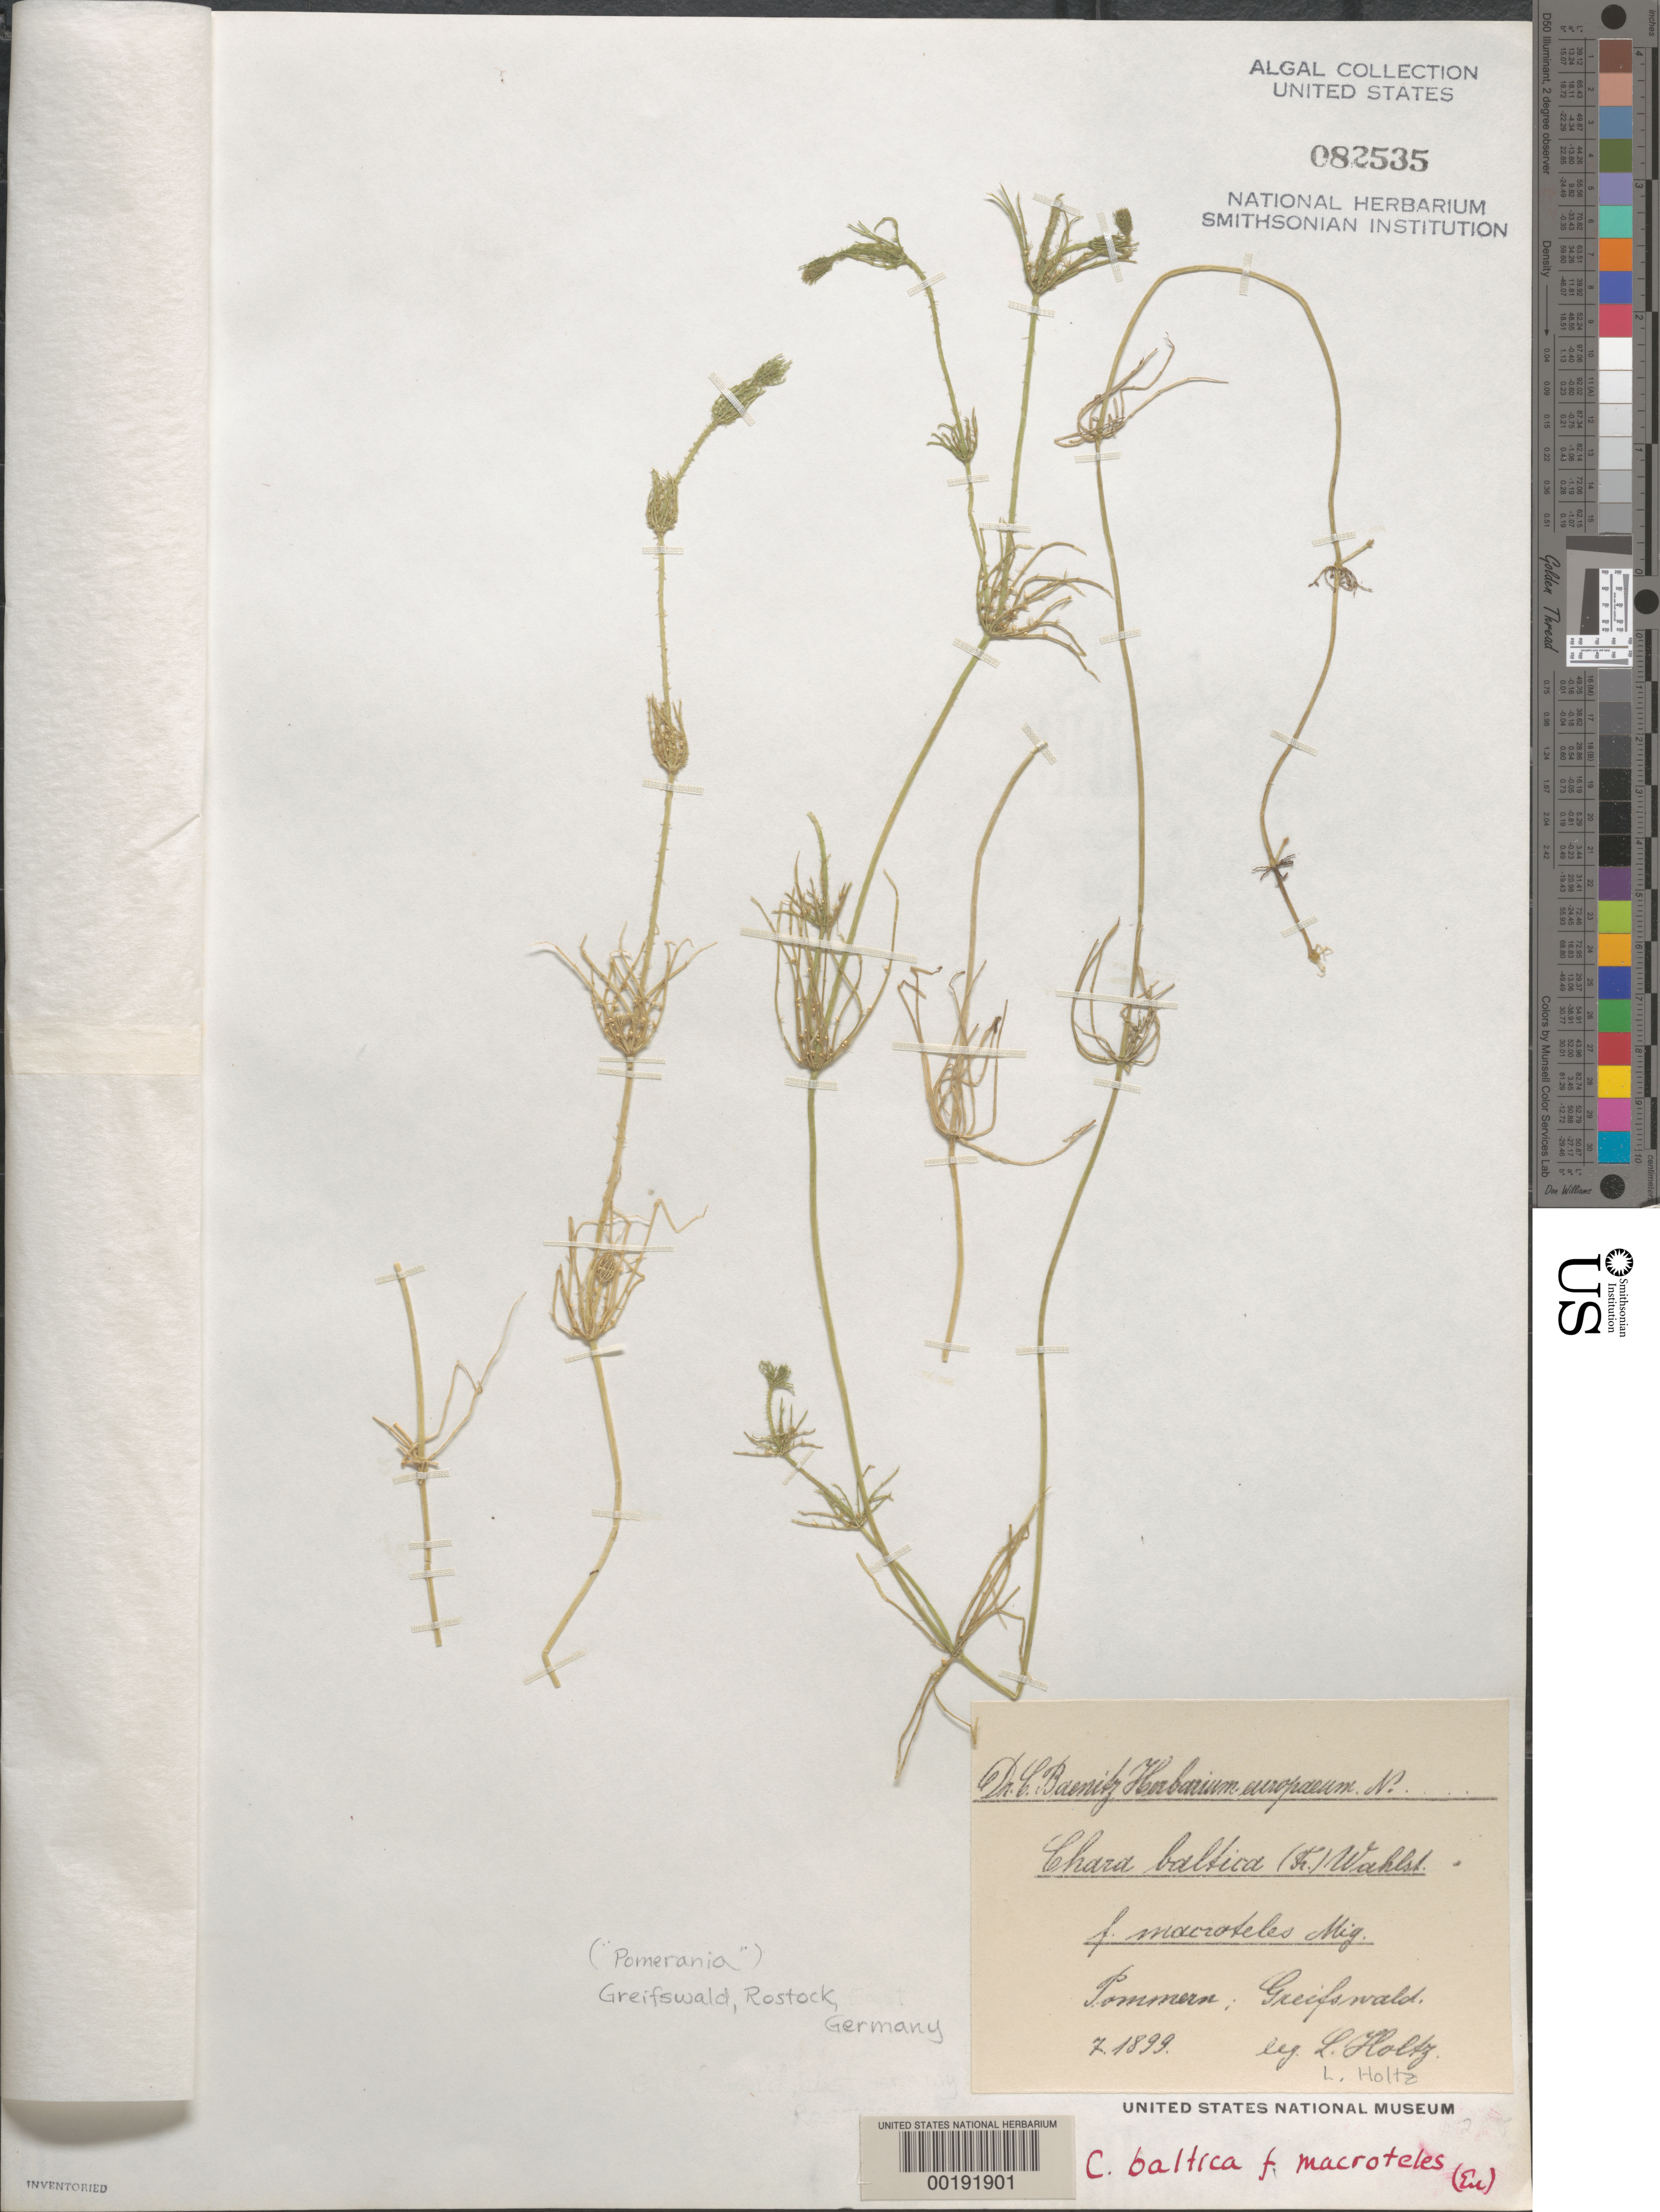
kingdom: Plantae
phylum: Charophyta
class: Charophyceae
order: Charales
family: Characeae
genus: Chara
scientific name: Chara baltica f. macroteles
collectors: L. Holtz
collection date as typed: Jul 1899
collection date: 1899-07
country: Germany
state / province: Mecklenburg-Vorpommern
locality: Greifswald, pomerania (pommern)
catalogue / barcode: US 82535